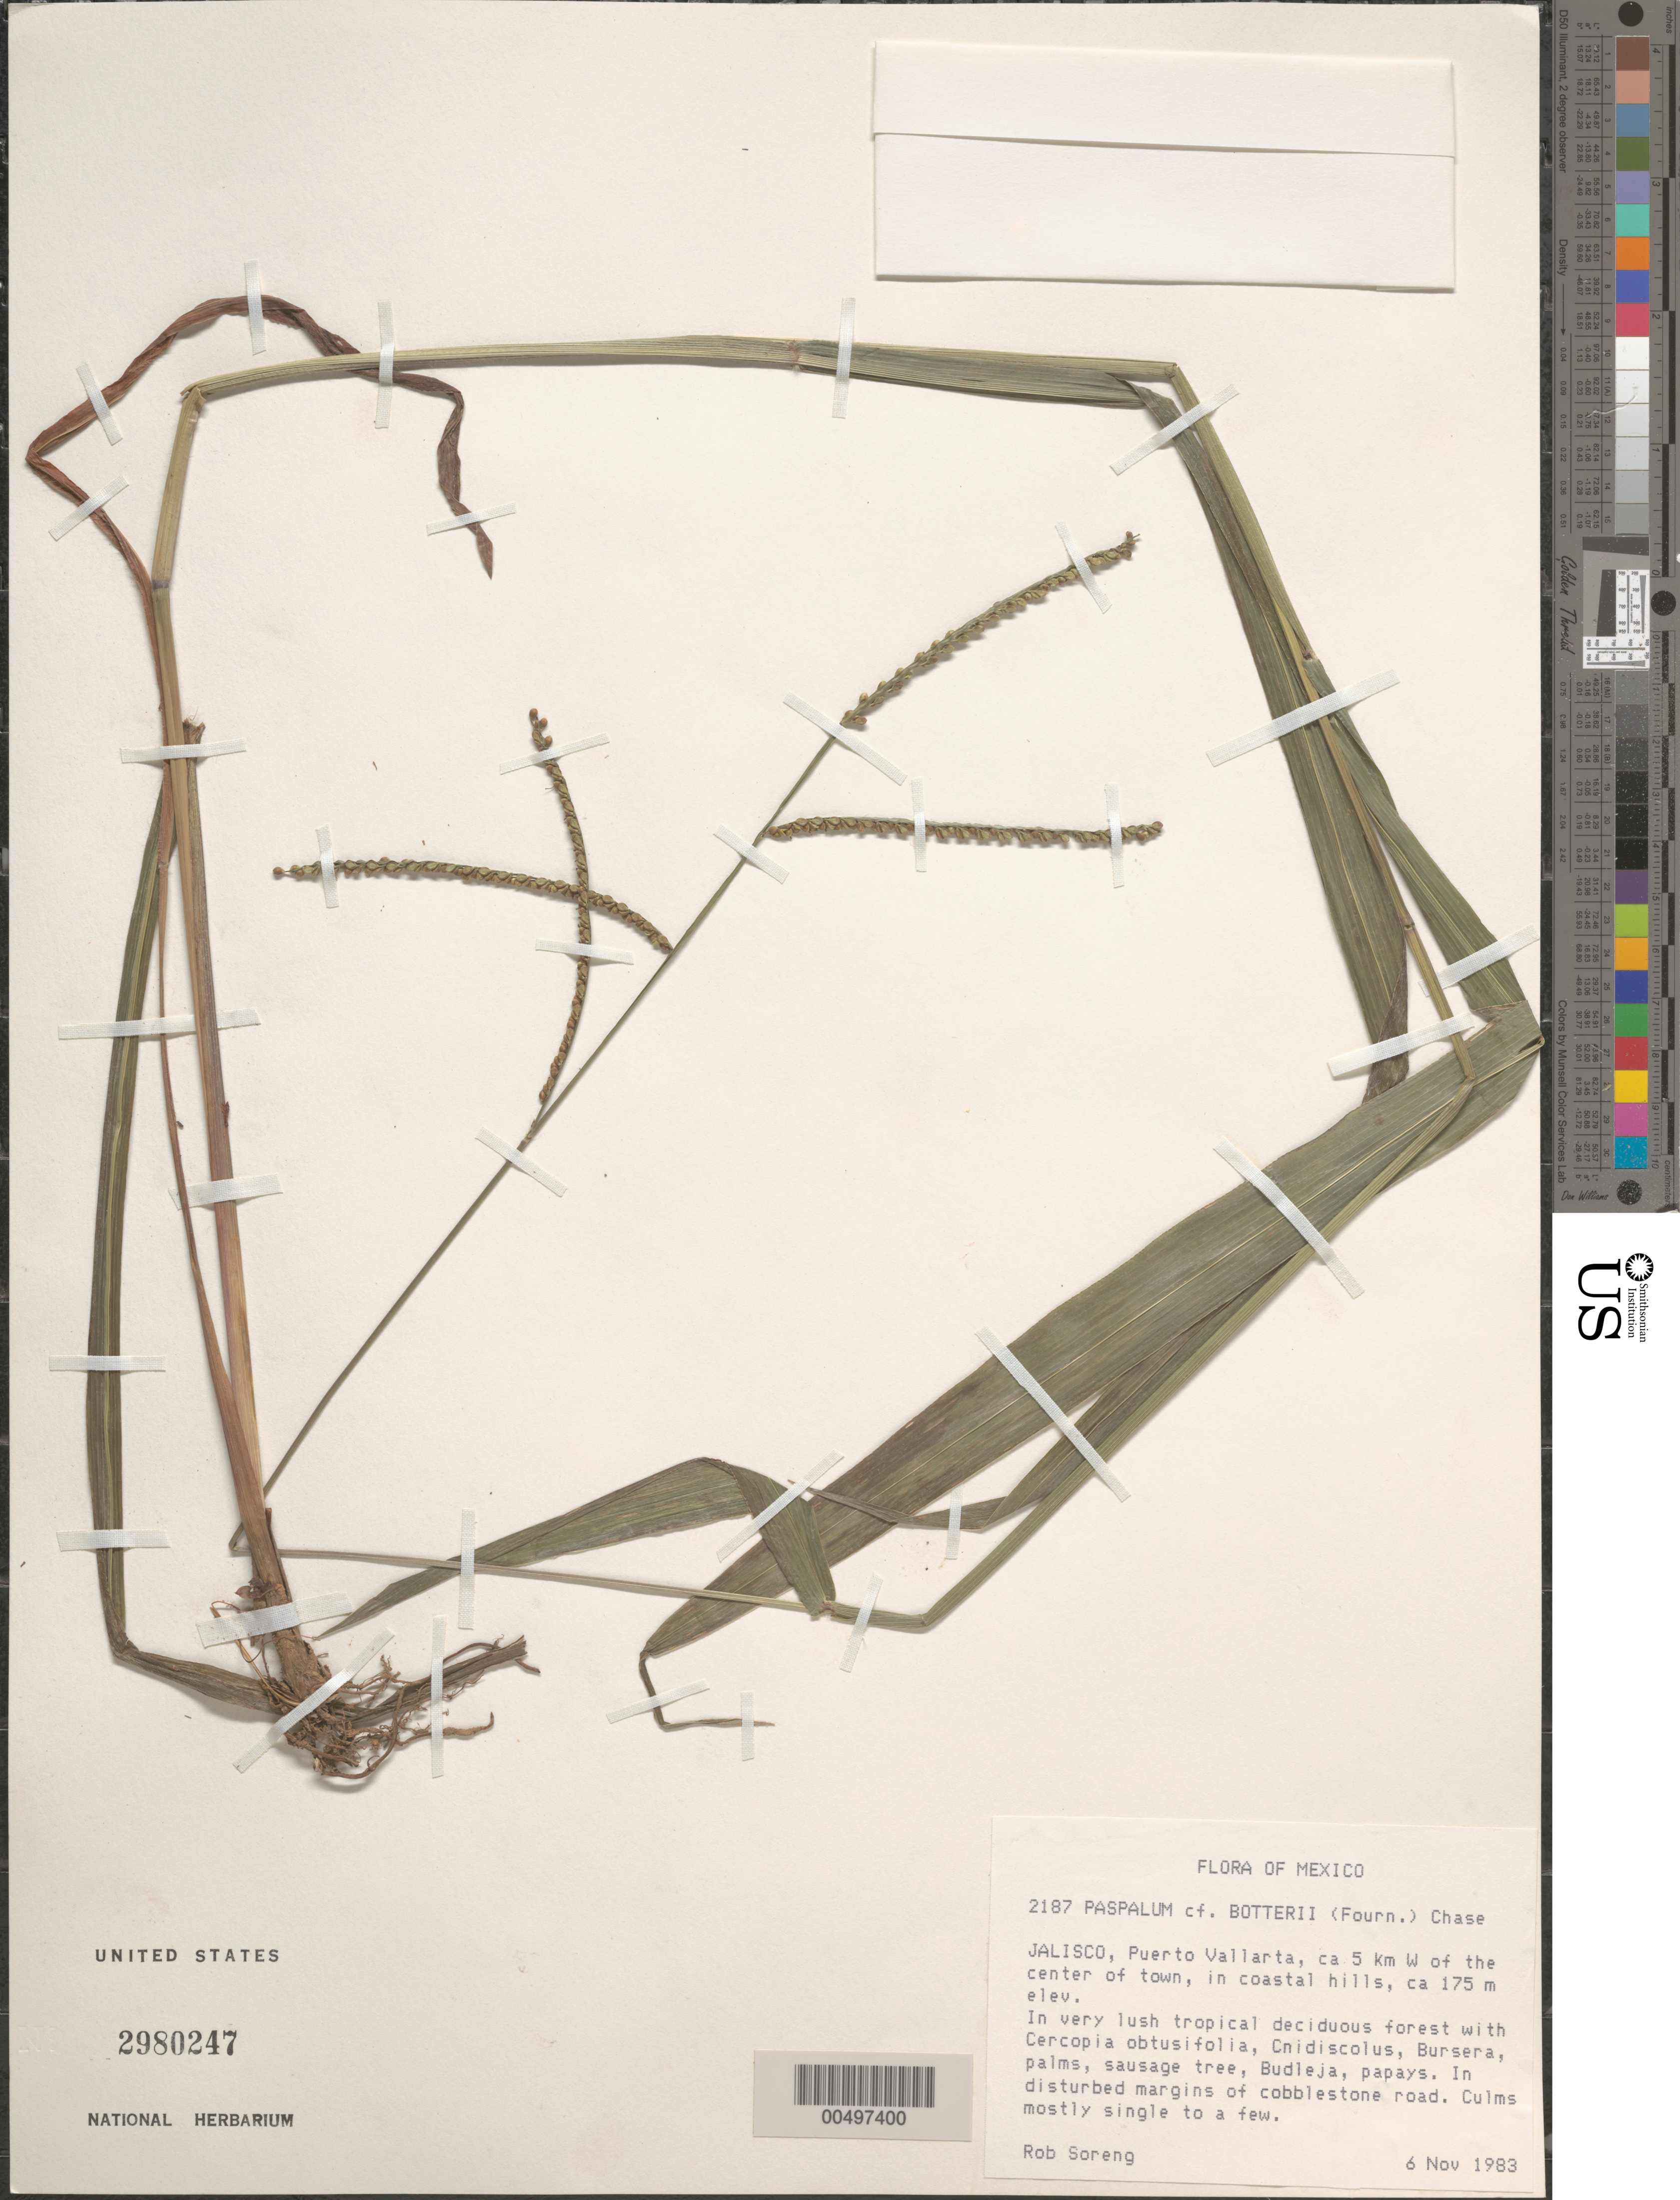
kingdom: Plantae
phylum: Tracheophyta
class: Liliopsida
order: Poales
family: Poaceae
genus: Paspalum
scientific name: Paspalum botteri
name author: (E. Fourn.) Chase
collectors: R. J. Soreng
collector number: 2187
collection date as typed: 6 Nov 1983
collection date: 1983-11-06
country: Mexico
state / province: Jalisco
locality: Puerto Vallarta, ca 5 km W of the center of town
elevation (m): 175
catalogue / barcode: US 2980247